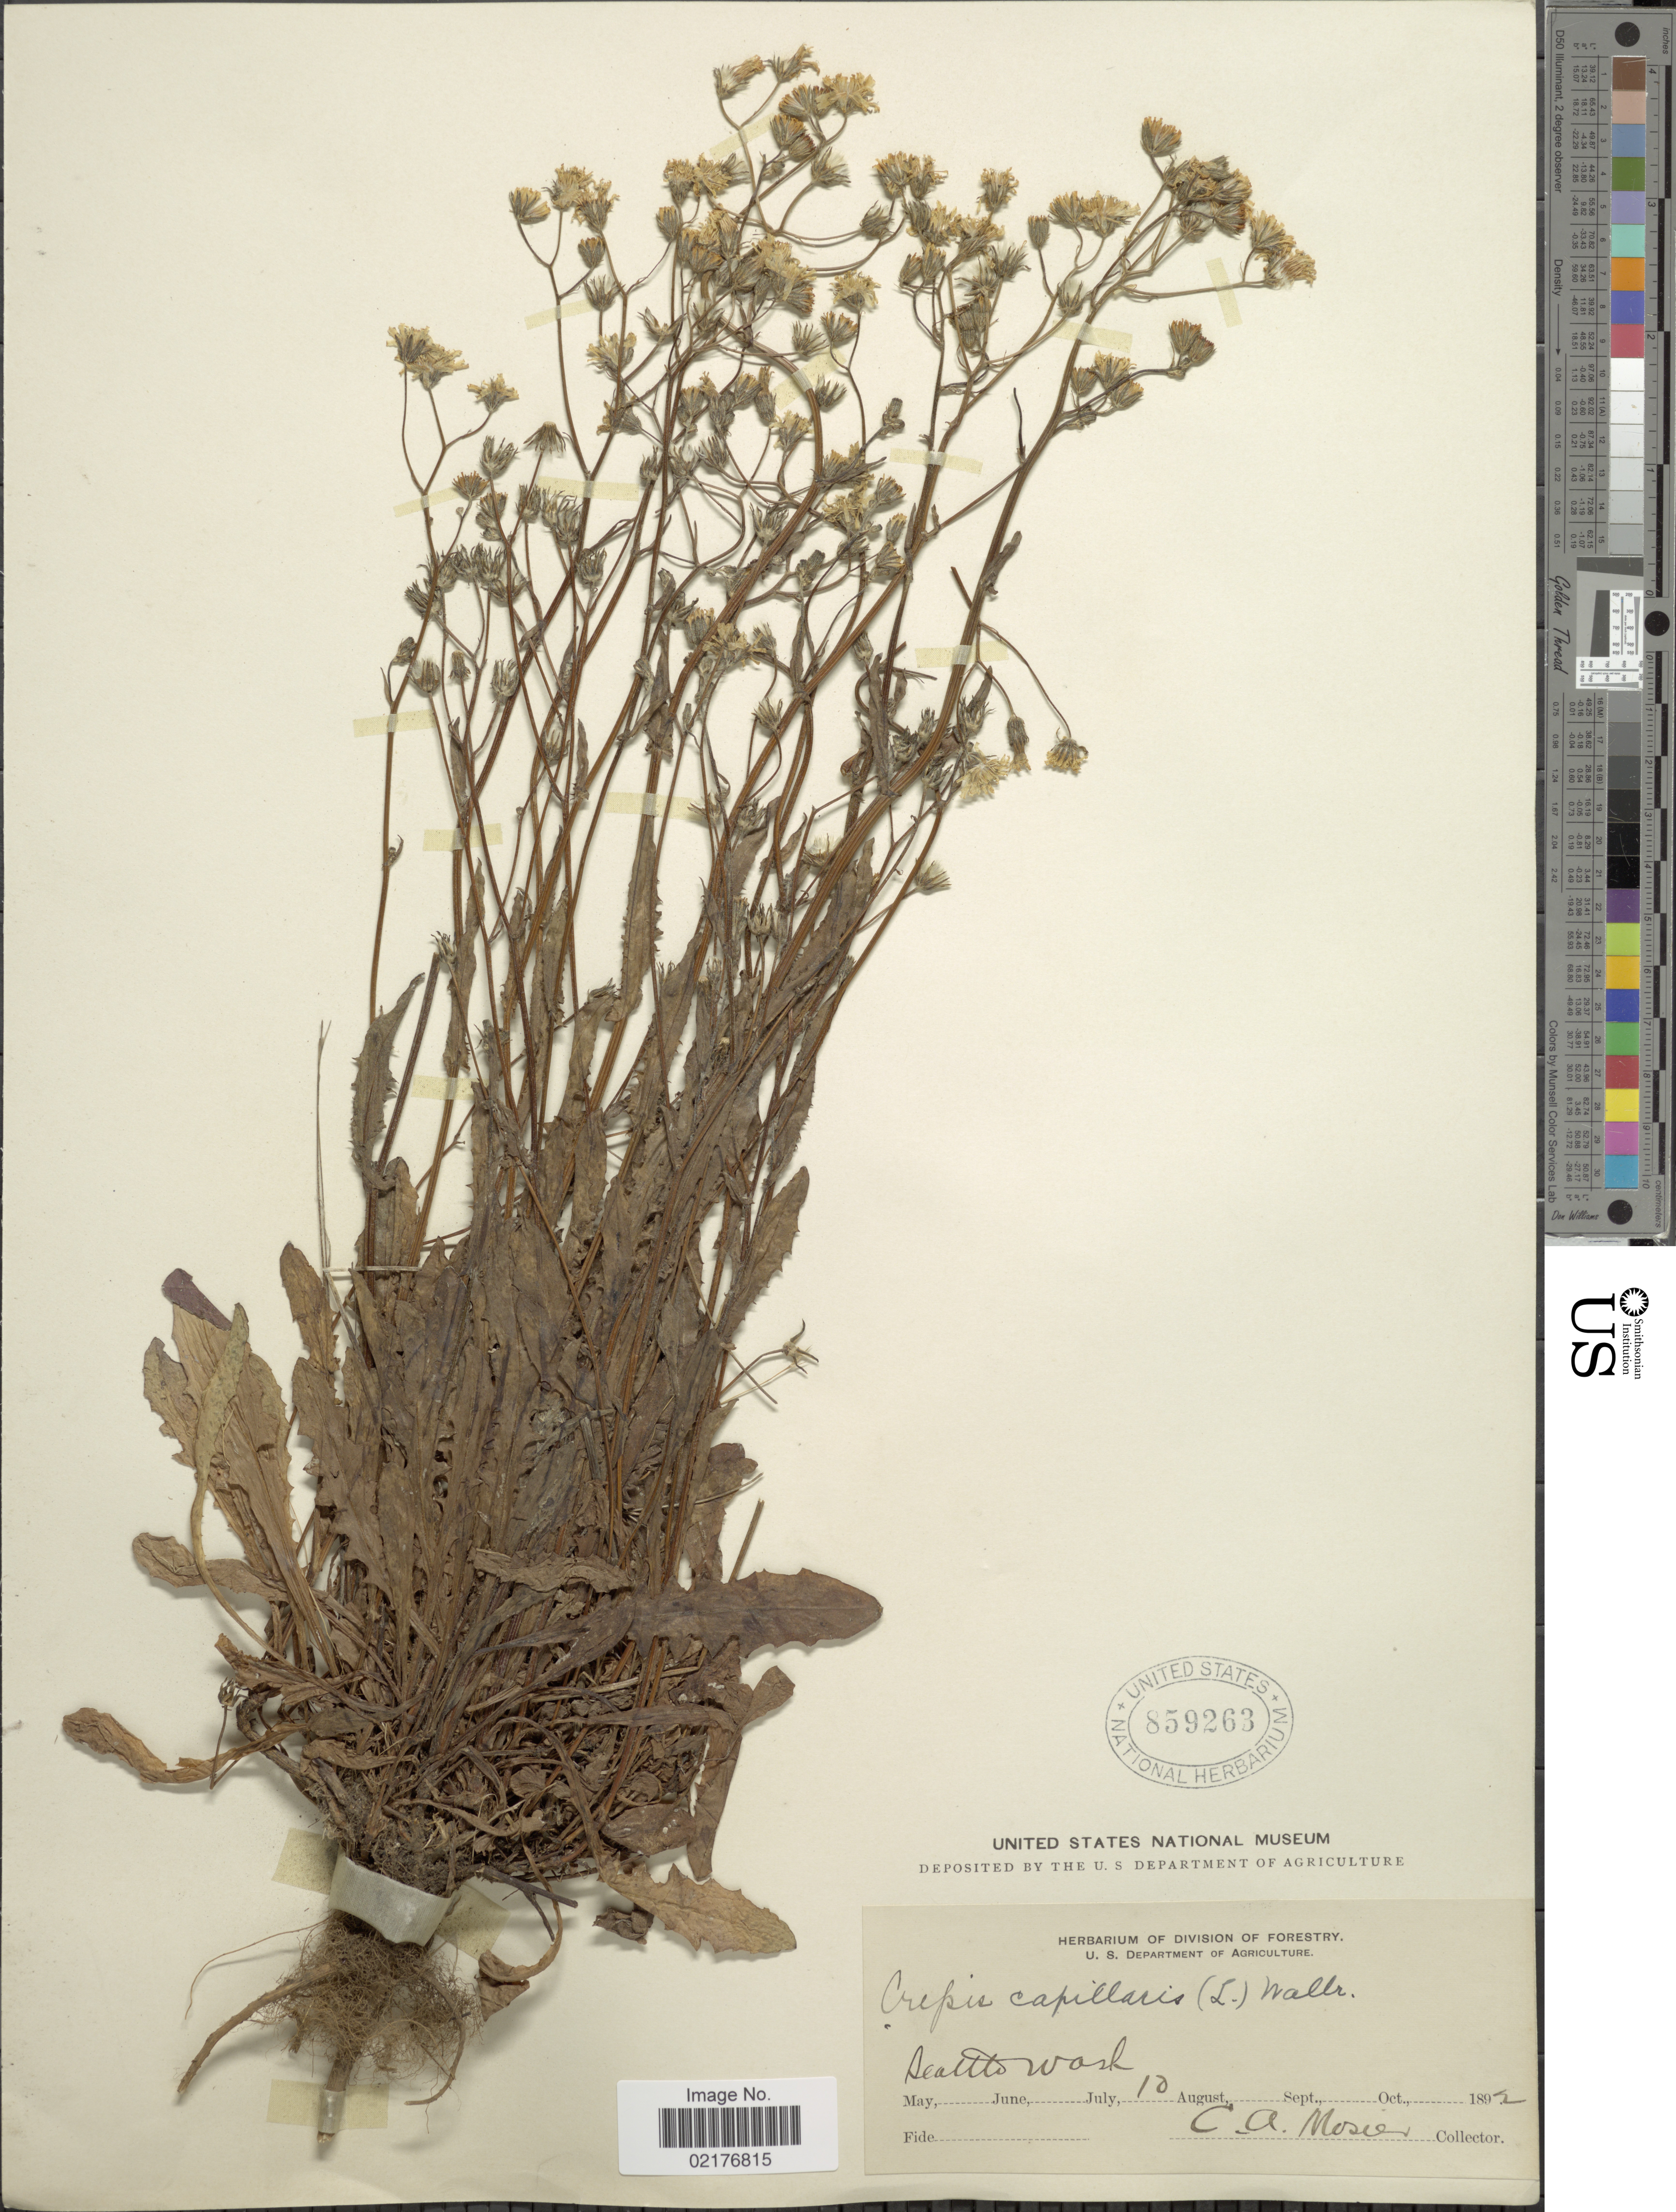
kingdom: Plantae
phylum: Tracheophyta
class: Magnoliopsida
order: Asterales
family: Asteraceae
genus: Crepis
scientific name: Crepis capillaris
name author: (L.) Wallr.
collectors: C. A. Mosier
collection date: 1892-08-10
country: United States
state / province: Washington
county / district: King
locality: Seattle, Wash.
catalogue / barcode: US 859263